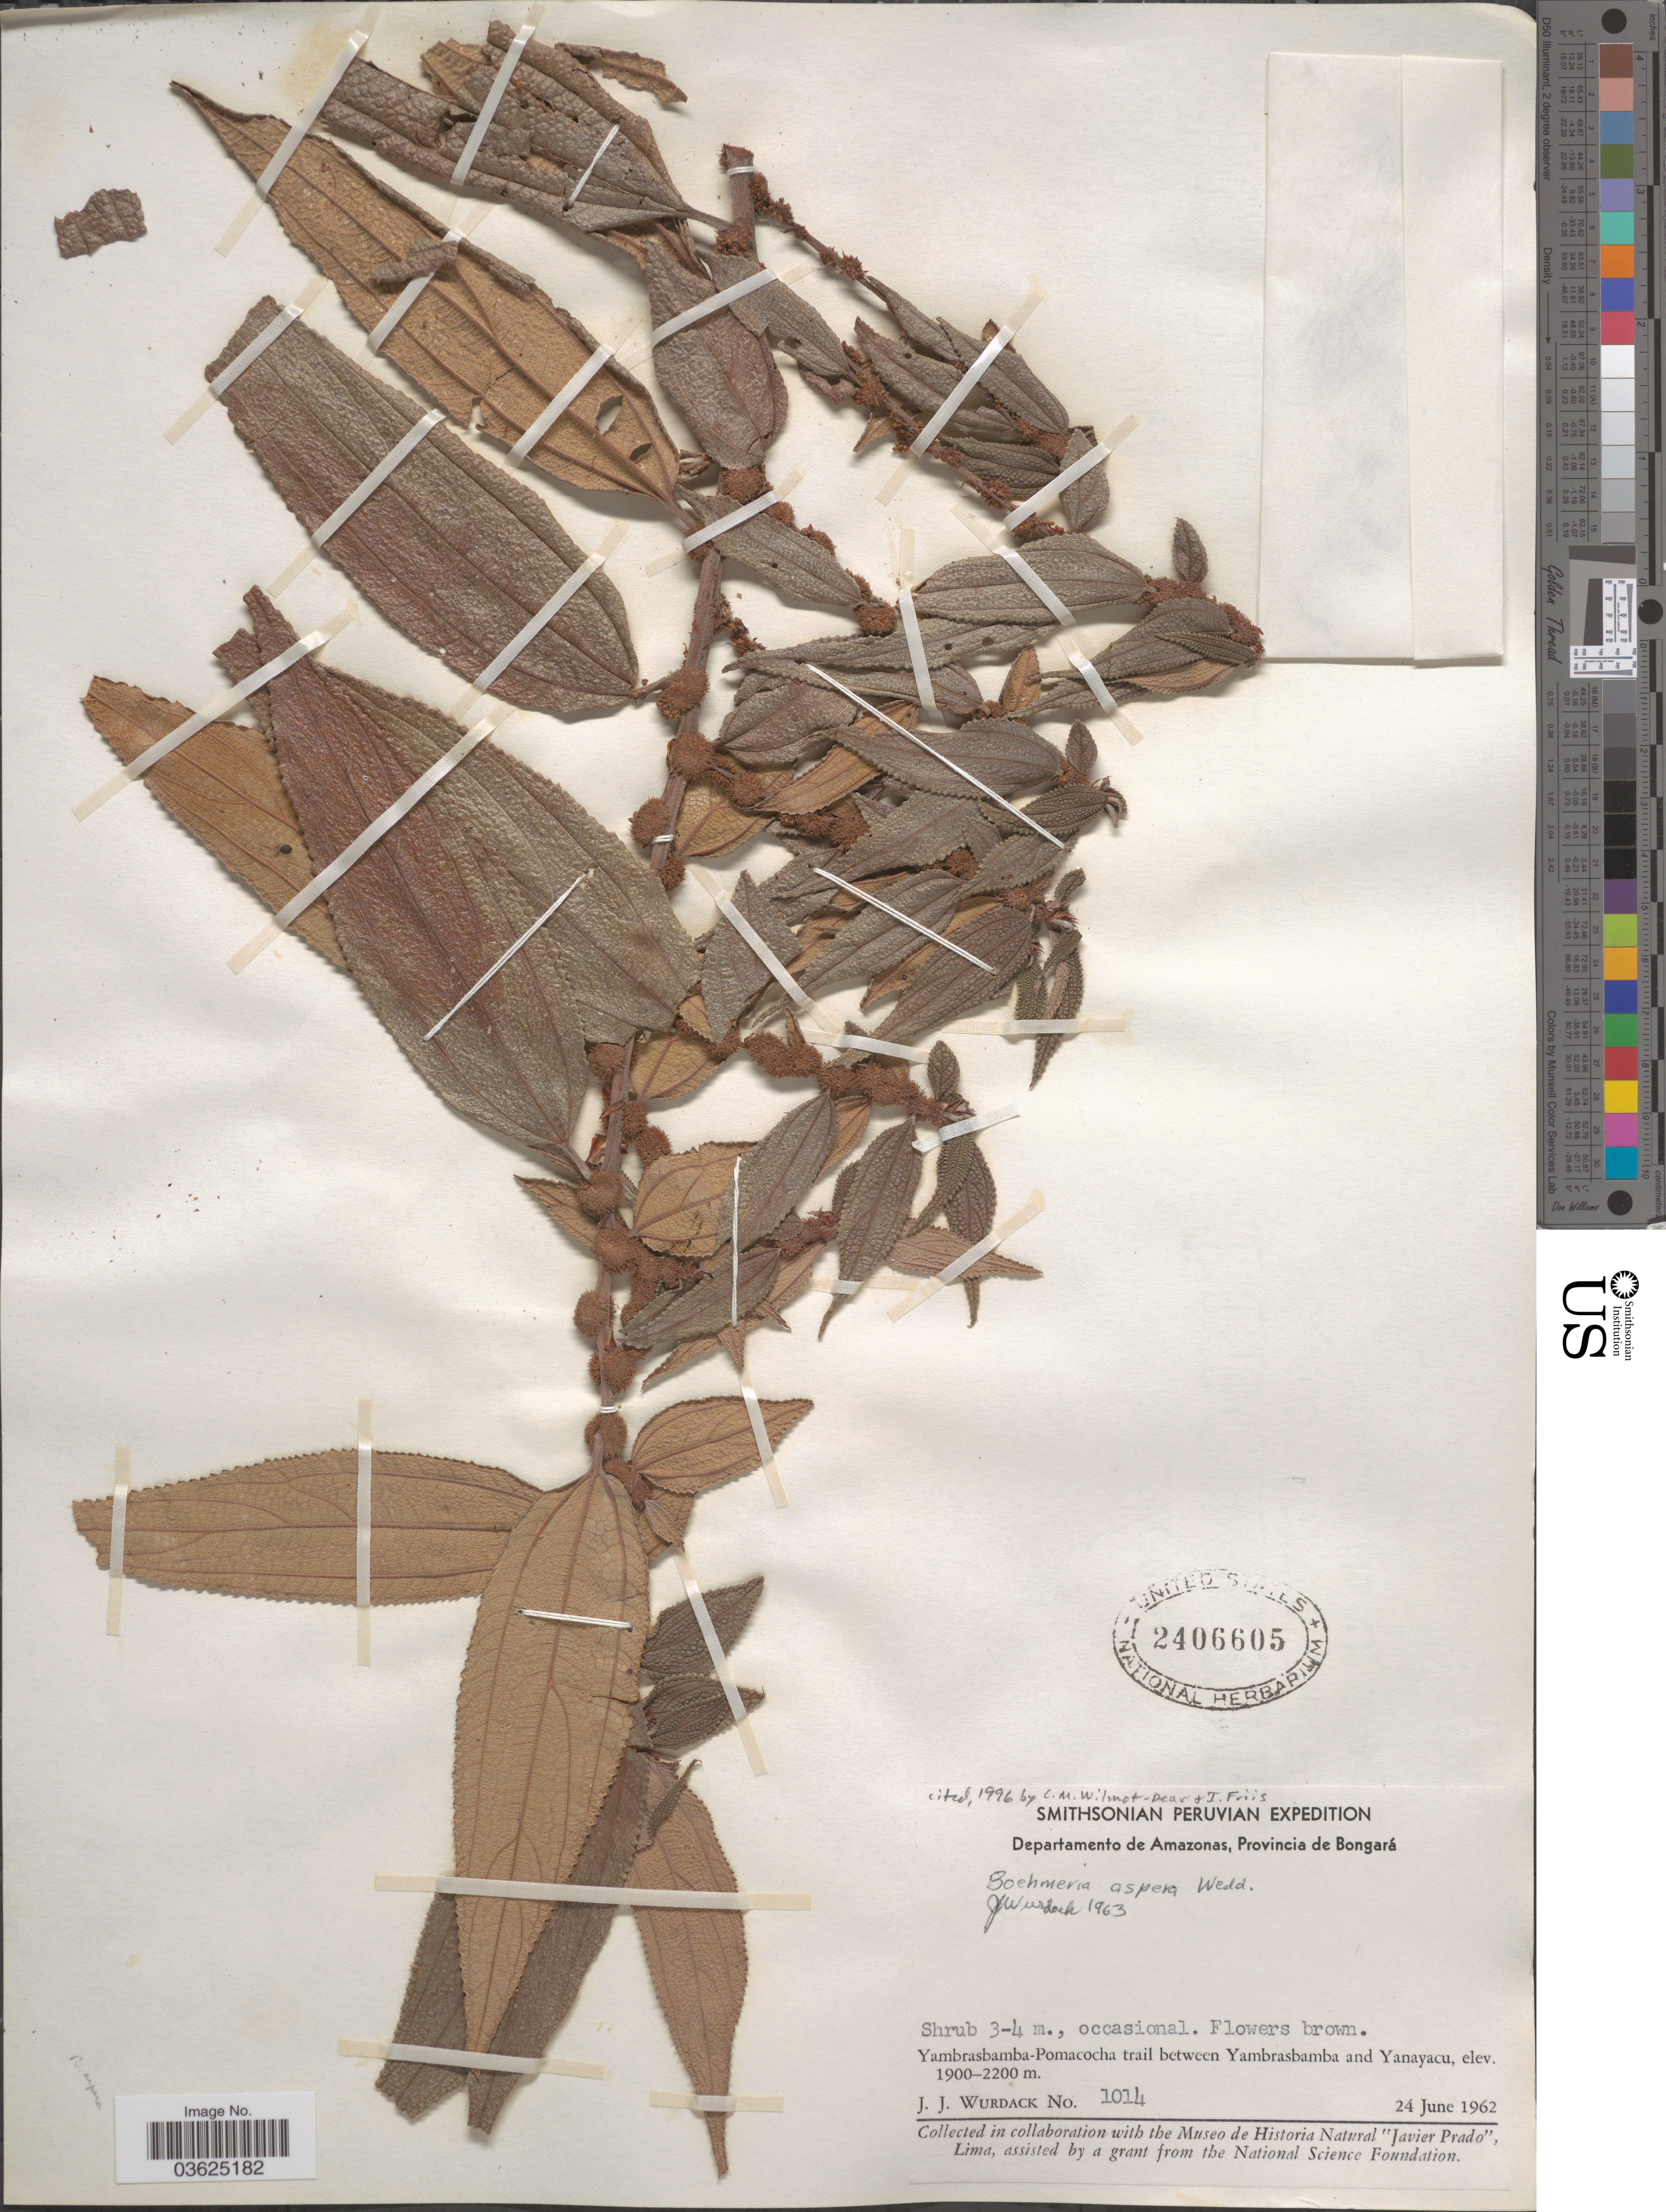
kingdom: Plantae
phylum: Tracheophyta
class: Magnoliopsida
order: Rosales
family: Urticaceae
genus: Boehmeria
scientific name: Boehmeria aspera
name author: Wedd.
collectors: J. J. Wurdack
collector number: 1014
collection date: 1962-06-24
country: Peru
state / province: Amazonas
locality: Departamento de Amazonas, Provincia de Bongará. Yambrasbamba-Pomacocha trail between Yambrasbamba and Yanayacu.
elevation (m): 1900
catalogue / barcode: US 2406605